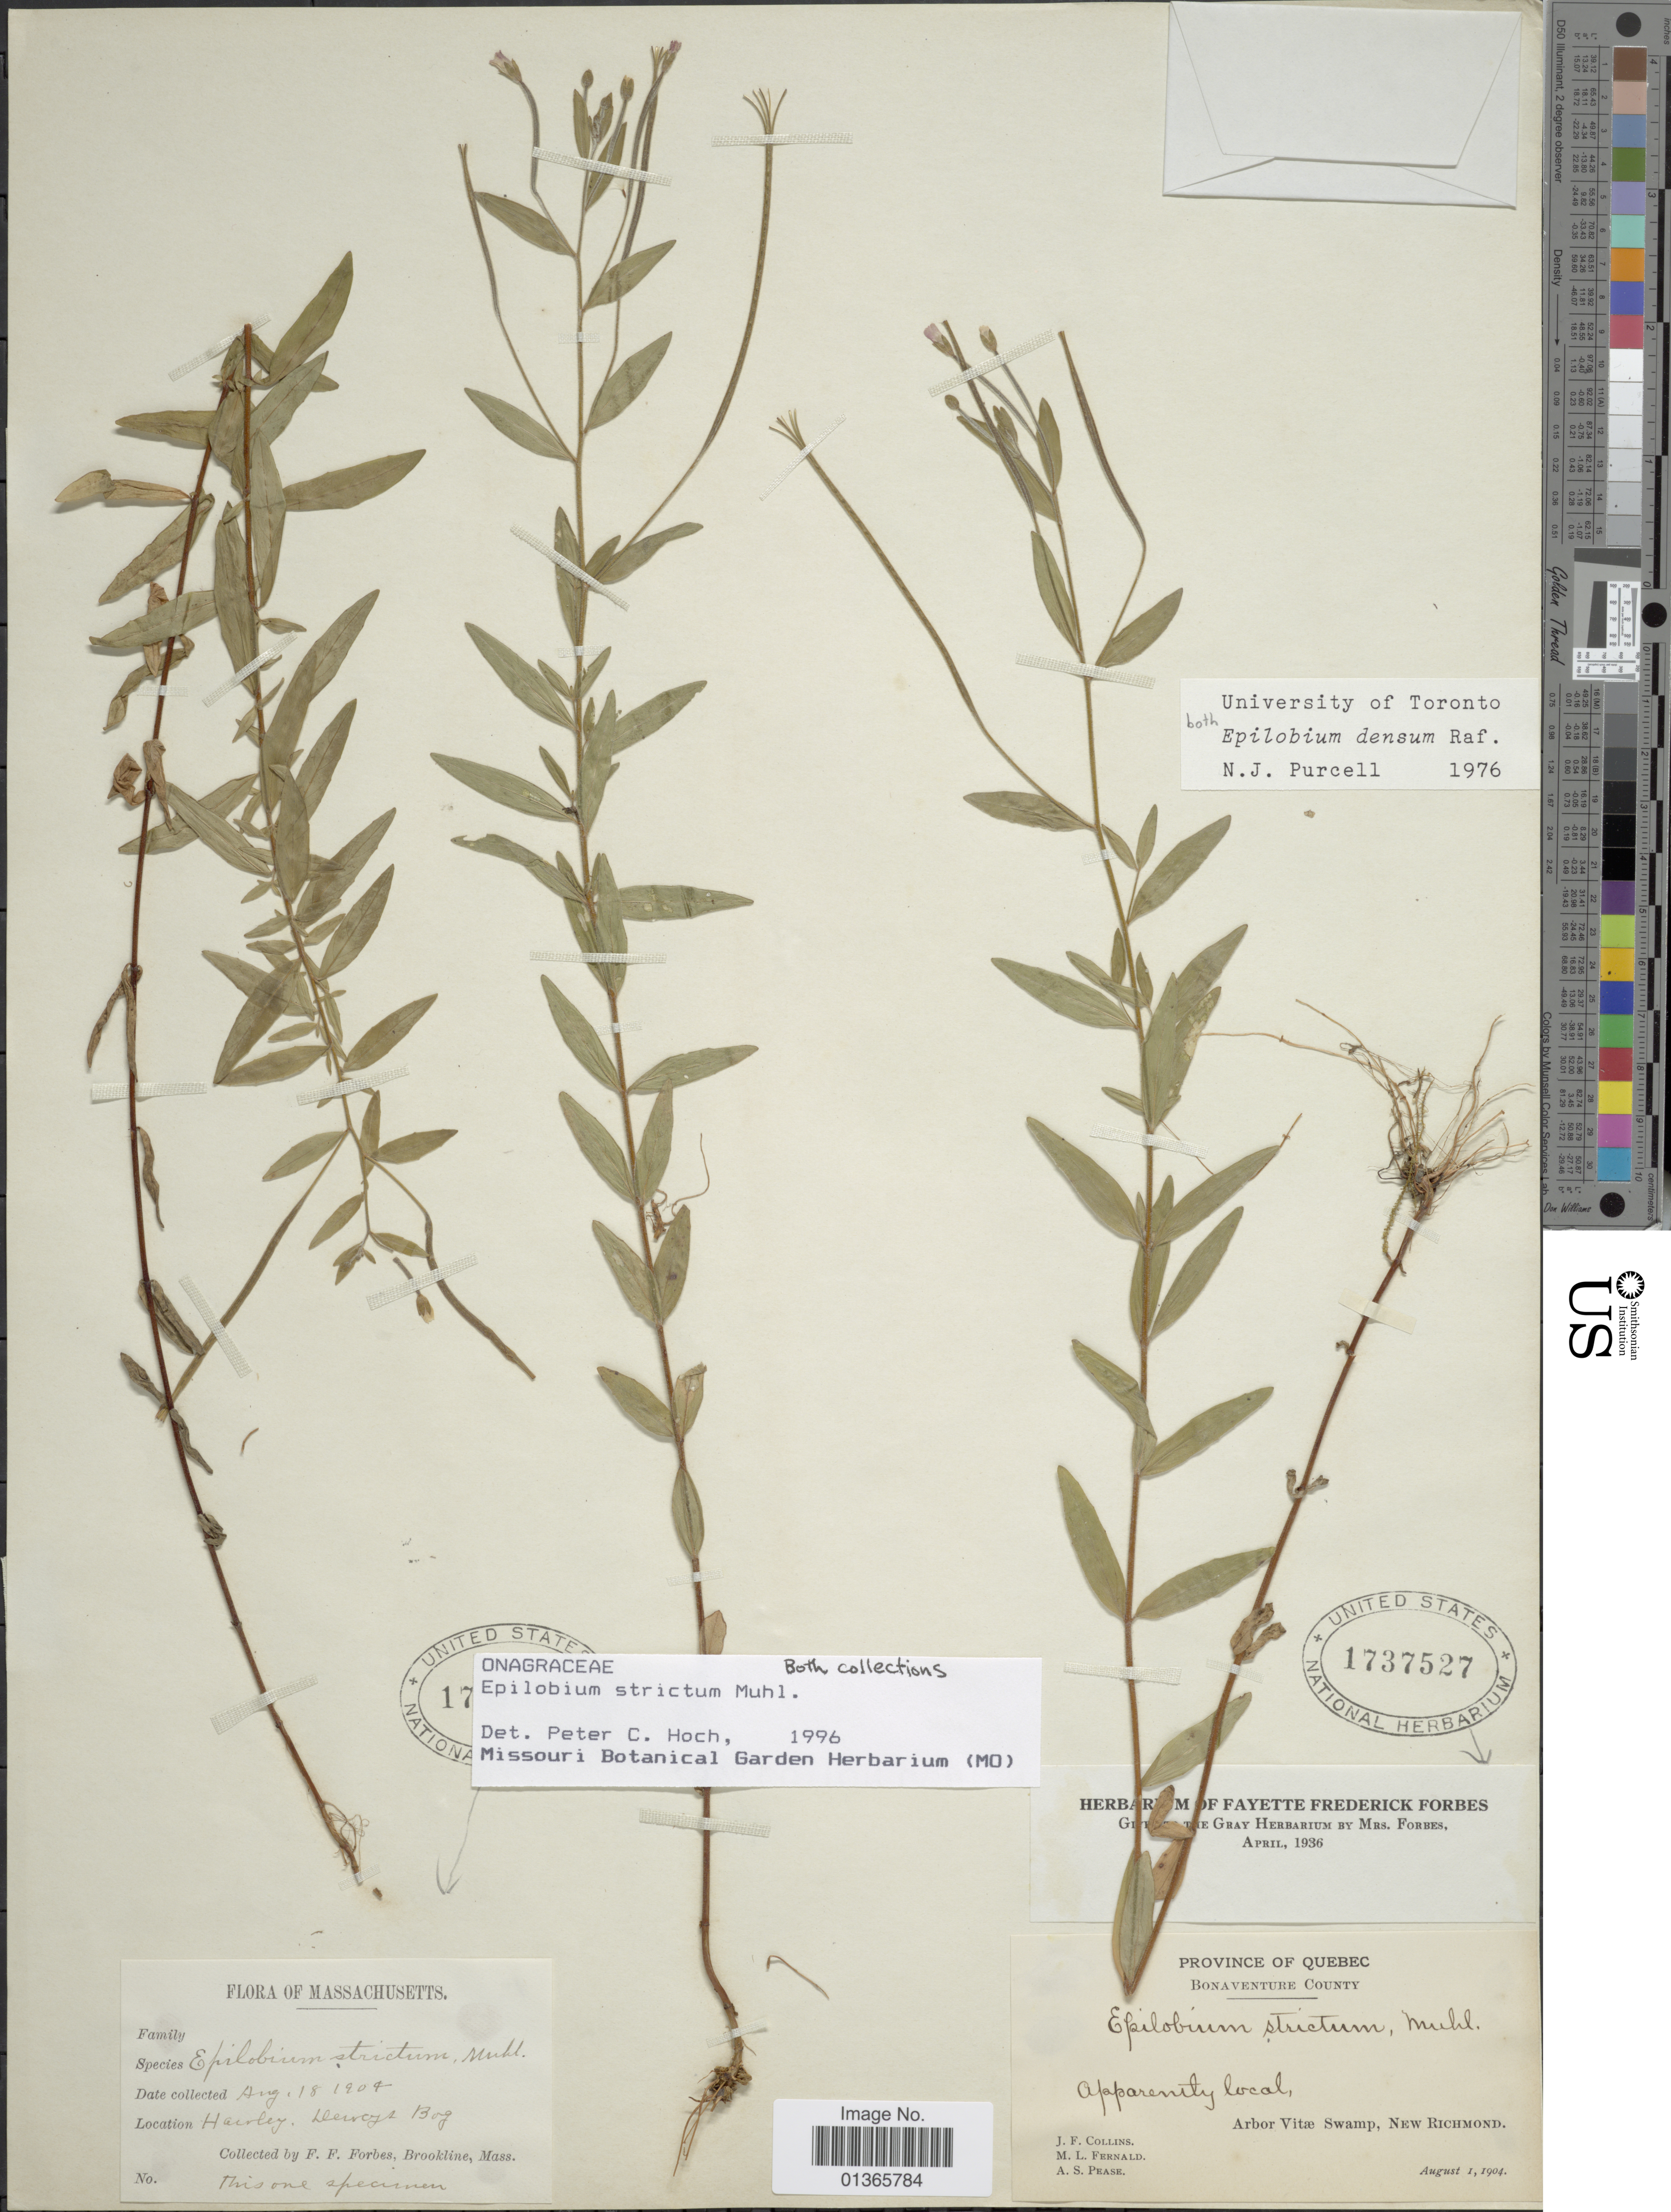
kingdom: Plantae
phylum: Tracheophyta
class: Magnoliopsida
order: Myrtales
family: Onagraceae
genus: Epilobium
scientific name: Epilobium strictum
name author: Muhl.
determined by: Hoch, P. C.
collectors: J. Collins, M. L. Fernald & A. S. Pease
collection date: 1904-08-01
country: Canada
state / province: Quebec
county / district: Bonaventure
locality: Arbor Vitæ Swamp, New Richmond.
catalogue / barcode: US 1737527